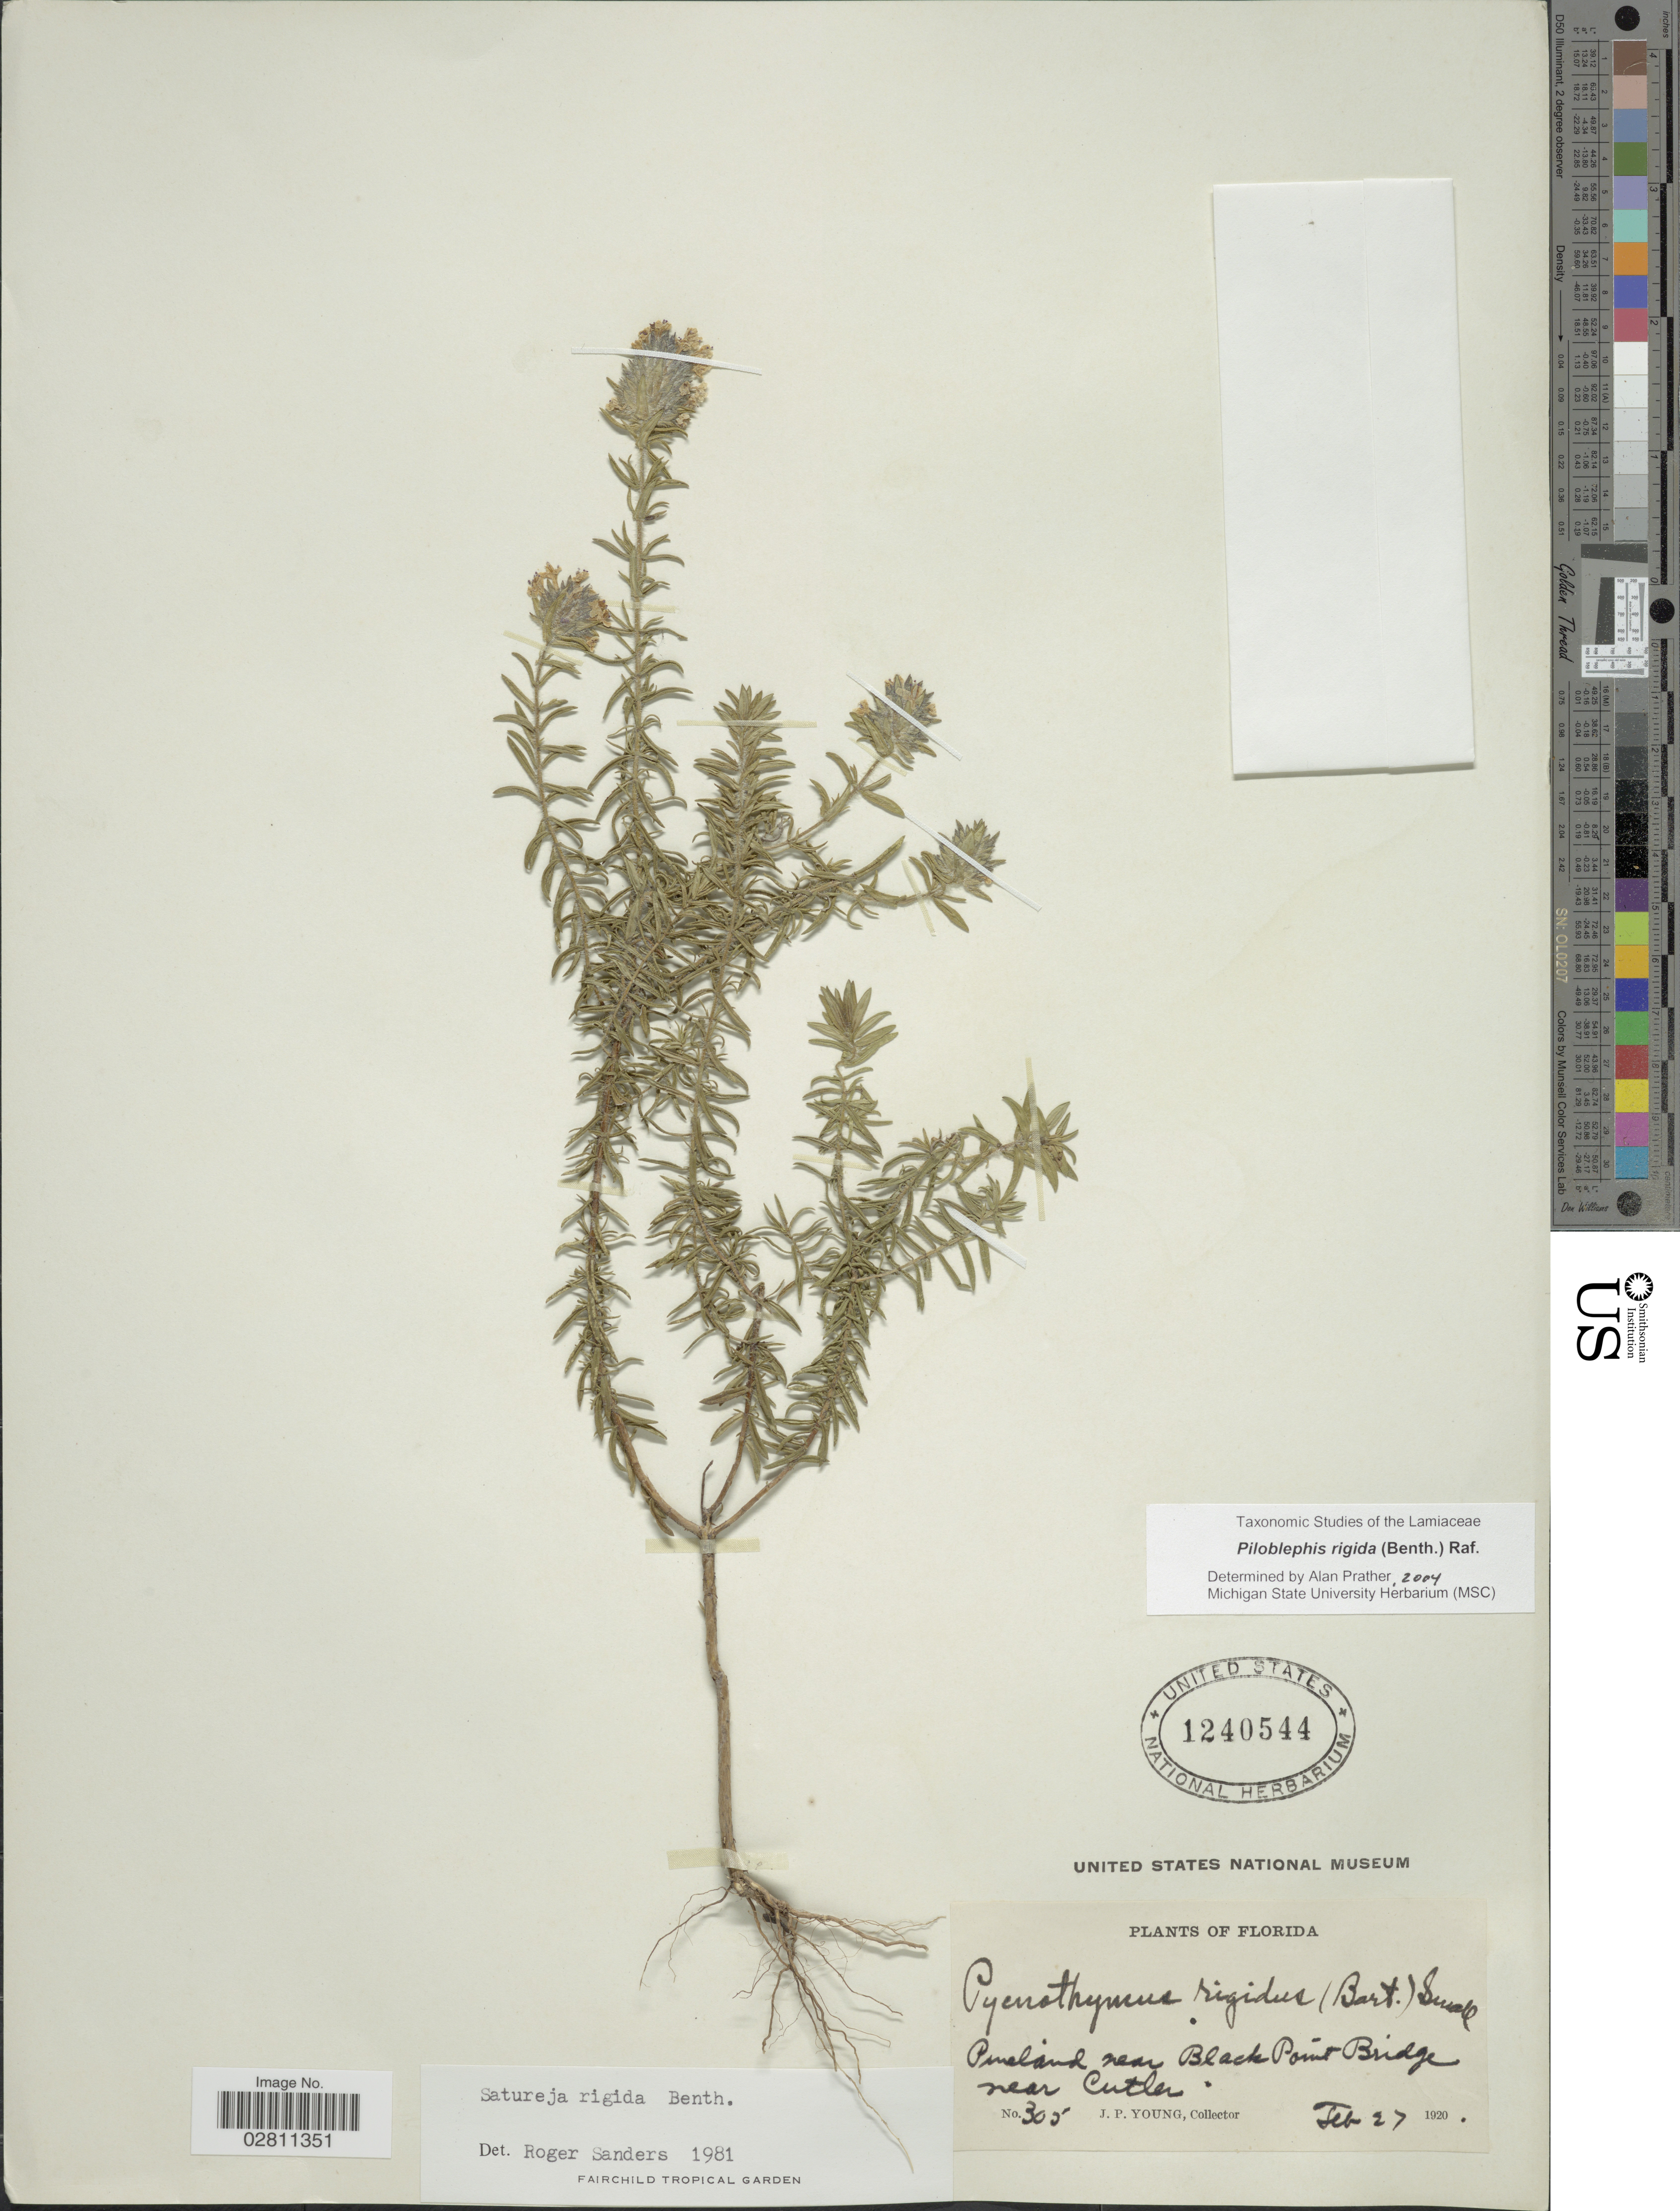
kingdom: Plantae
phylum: Tracheophyta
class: Magnoliopsida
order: Lamiales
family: Lamiaceae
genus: Piloblephis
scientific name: Piloblephis rigida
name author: (Bartram ex Benth.) Raf.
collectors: J. P. Young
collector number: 305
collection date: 1920-02-27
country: United States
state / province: Florida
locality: Pineland near Black Point Bridge, near Cutler.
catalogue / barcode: US 1240544